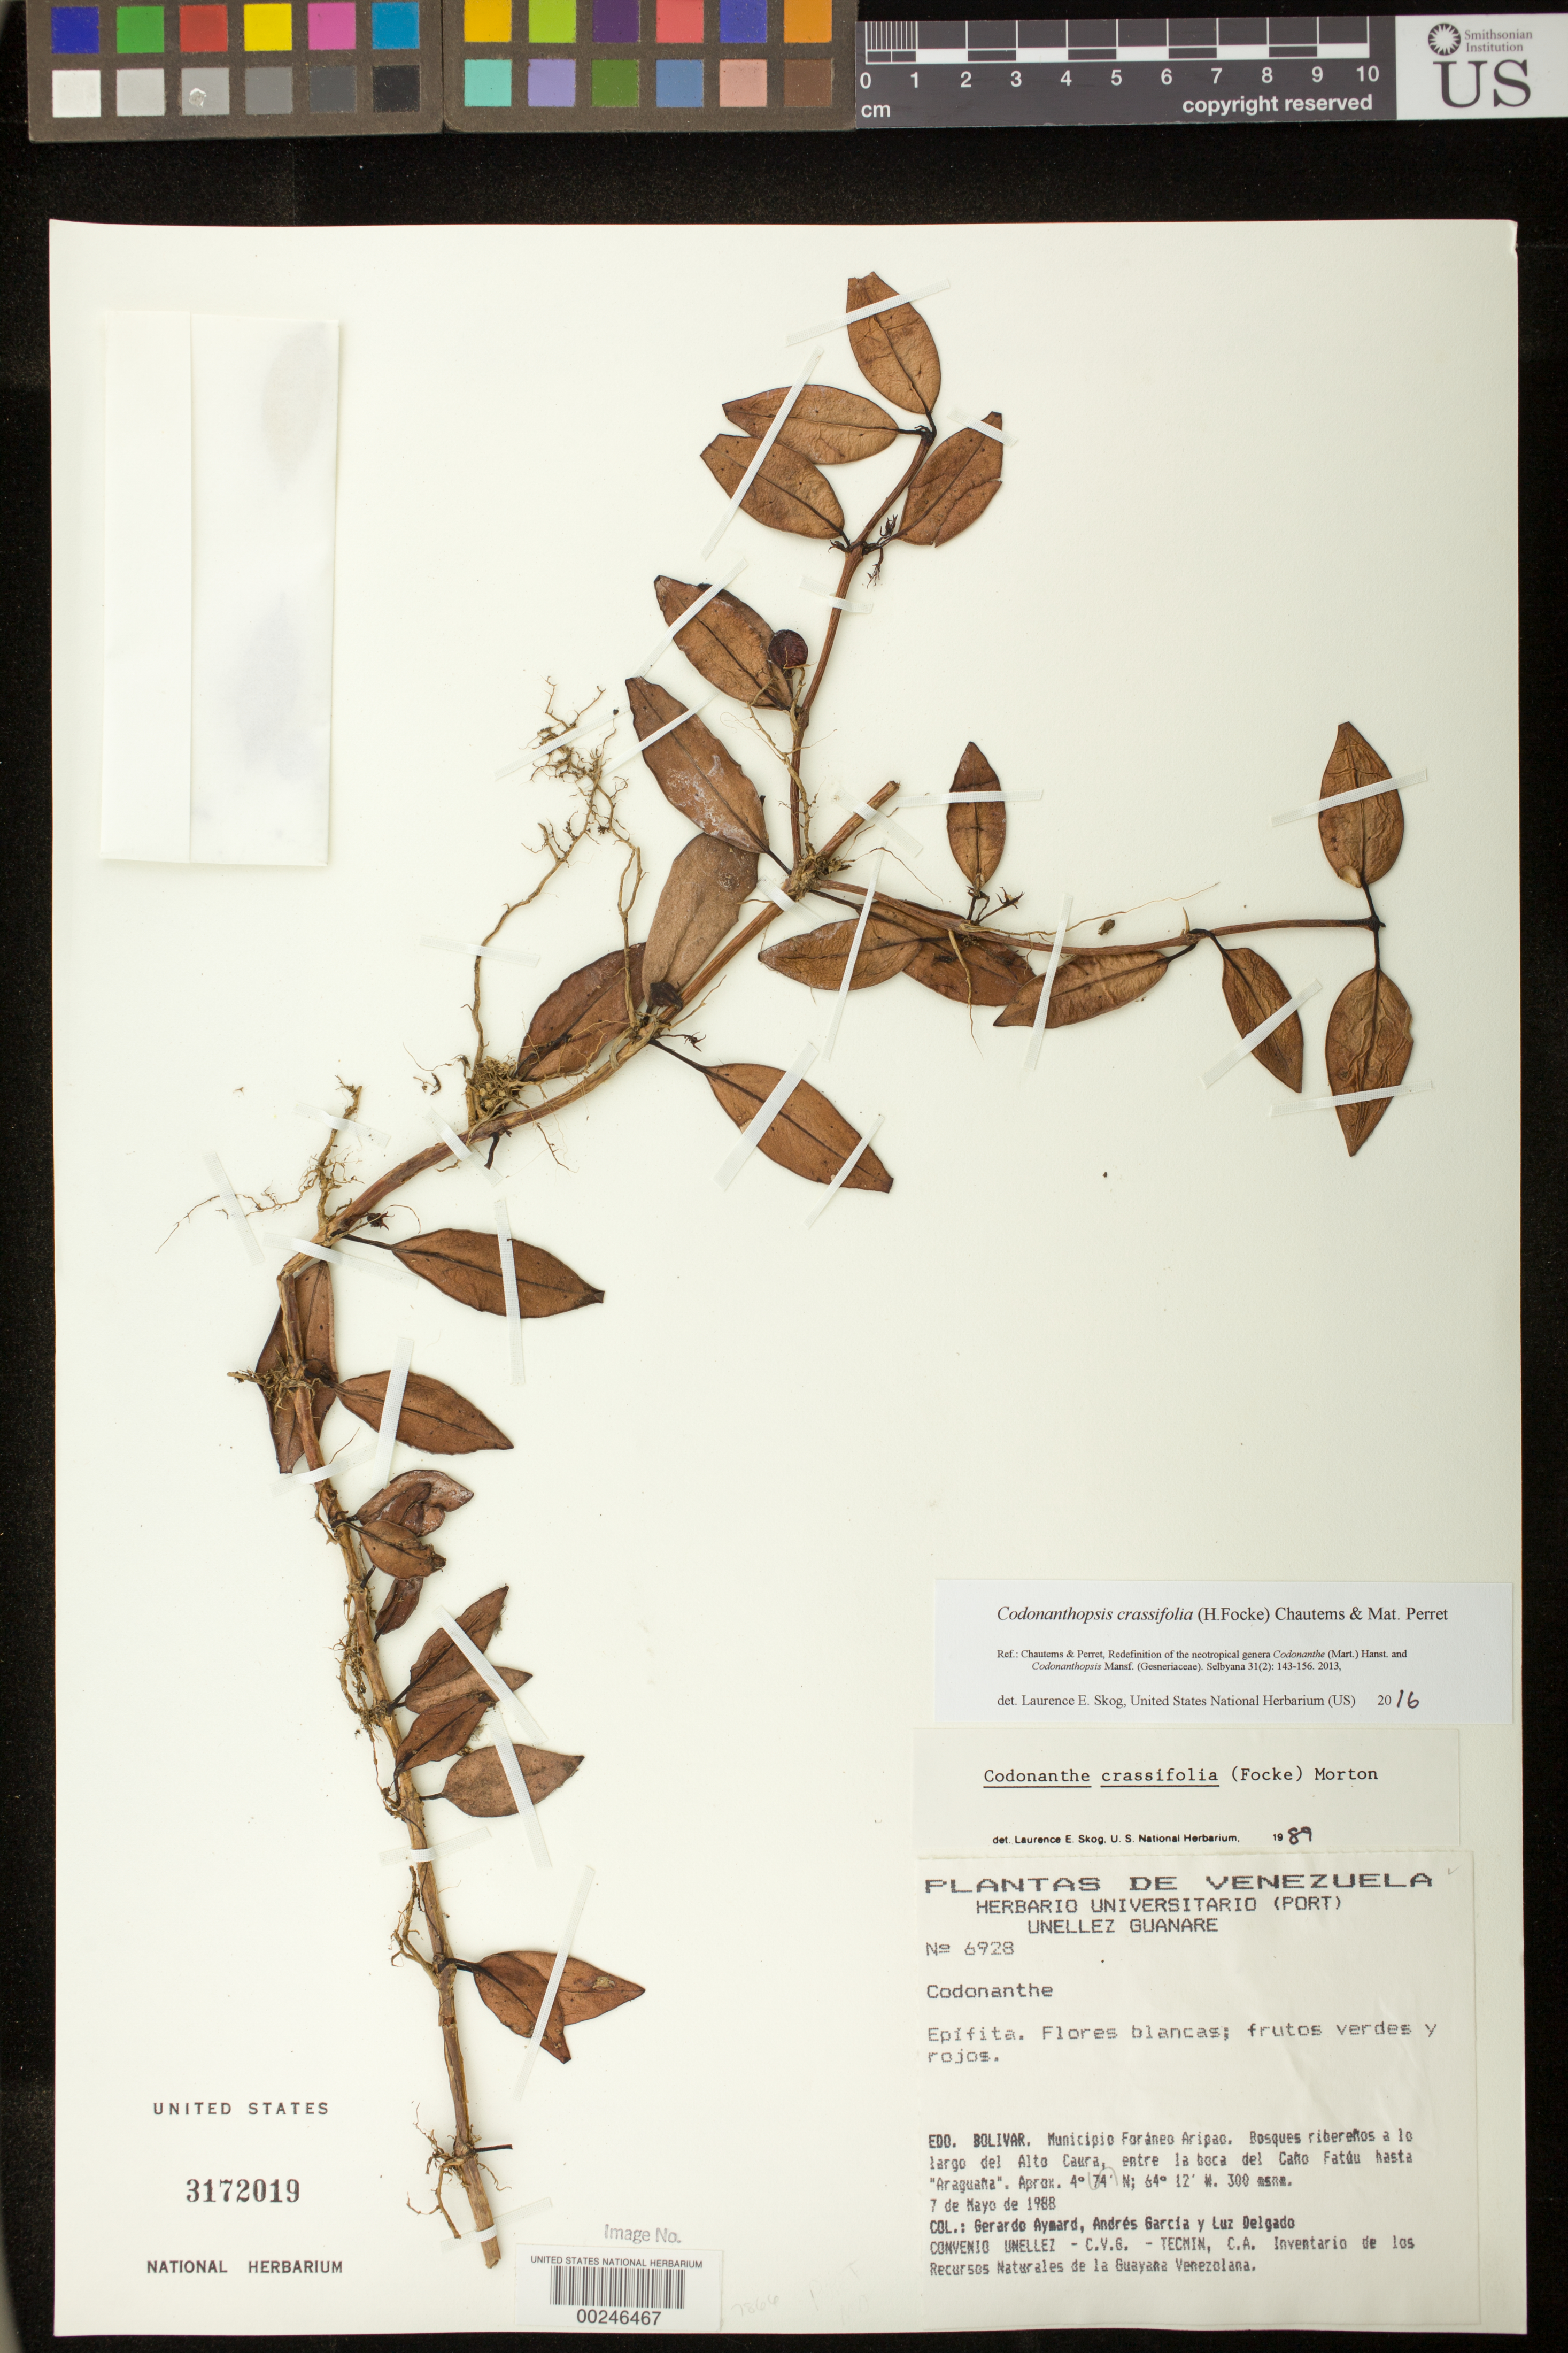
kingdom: Plantae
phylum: Tracheophyta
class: Magnoliopsida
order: Lamiales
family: Gesneriaceae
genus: Codonanthopsis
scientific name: Codonanthopsis crassifolia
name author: (H. Focke) Chautems & Mat.Perret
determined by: Skog, Laurence E.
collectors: G. A. Aymard, A. Garcia & L. Delgado V.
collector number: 6928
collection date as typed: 07 May 1988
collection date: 1988-05-07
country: Venezuela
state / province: Bolívar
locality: Mun. of Foraneo Aripao, along Alto Caura, between the mouth of Cano Fatuu up to ...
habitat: Riverside forest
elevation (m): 300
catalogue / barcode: US 3172019